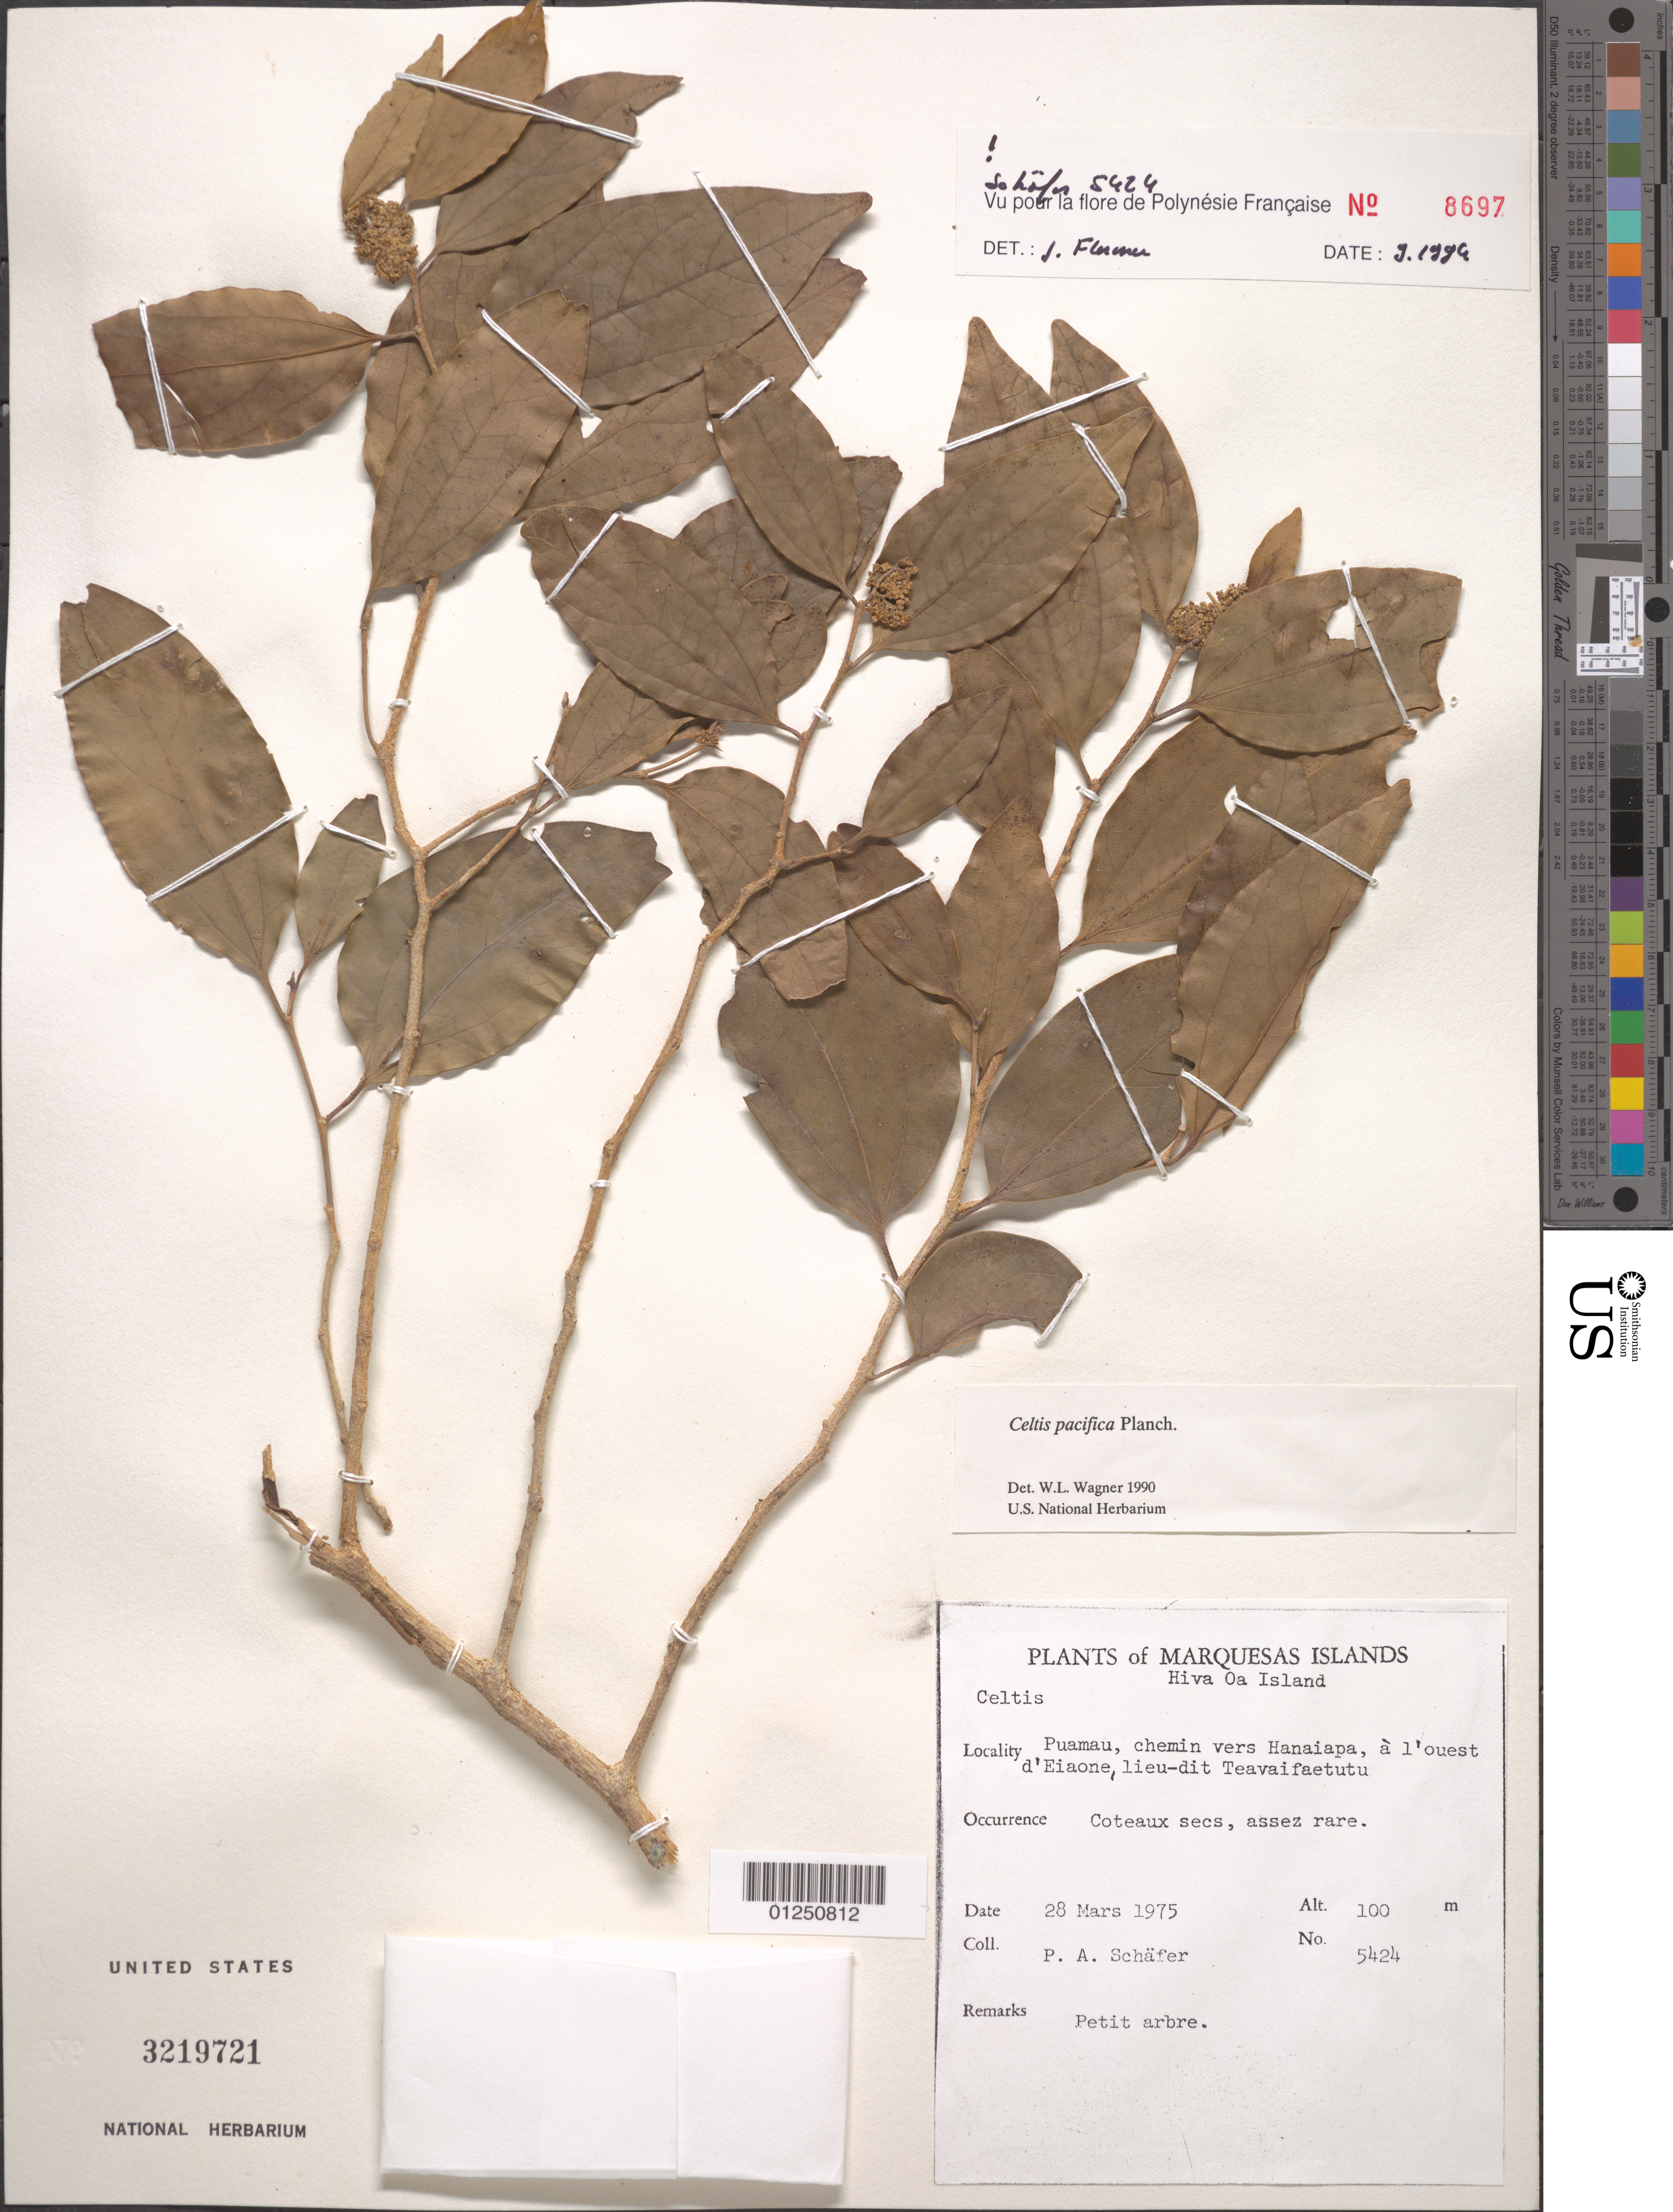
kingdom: Plantae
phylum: Tracheophyta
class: Magnoliopsida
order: Rosales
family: Cannabaceae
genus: Celtis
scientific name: Celtis pacifica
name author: Planch.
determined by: Wagner, W. L., (BOT), Smithsonian Institution - National Museum of Natural History (UNITED STATES)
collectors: P. A. Schäfer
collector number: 5424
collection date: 1975-03-28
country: French Polynesia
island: Hiva Oa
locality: Puamau, chemin vers Hanaiapa, à l'ouest d'Eiaone, lieu-dit Teavaifaetutu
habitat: Coteaux secs, assez rare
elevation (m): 100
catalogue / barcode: US 3219721